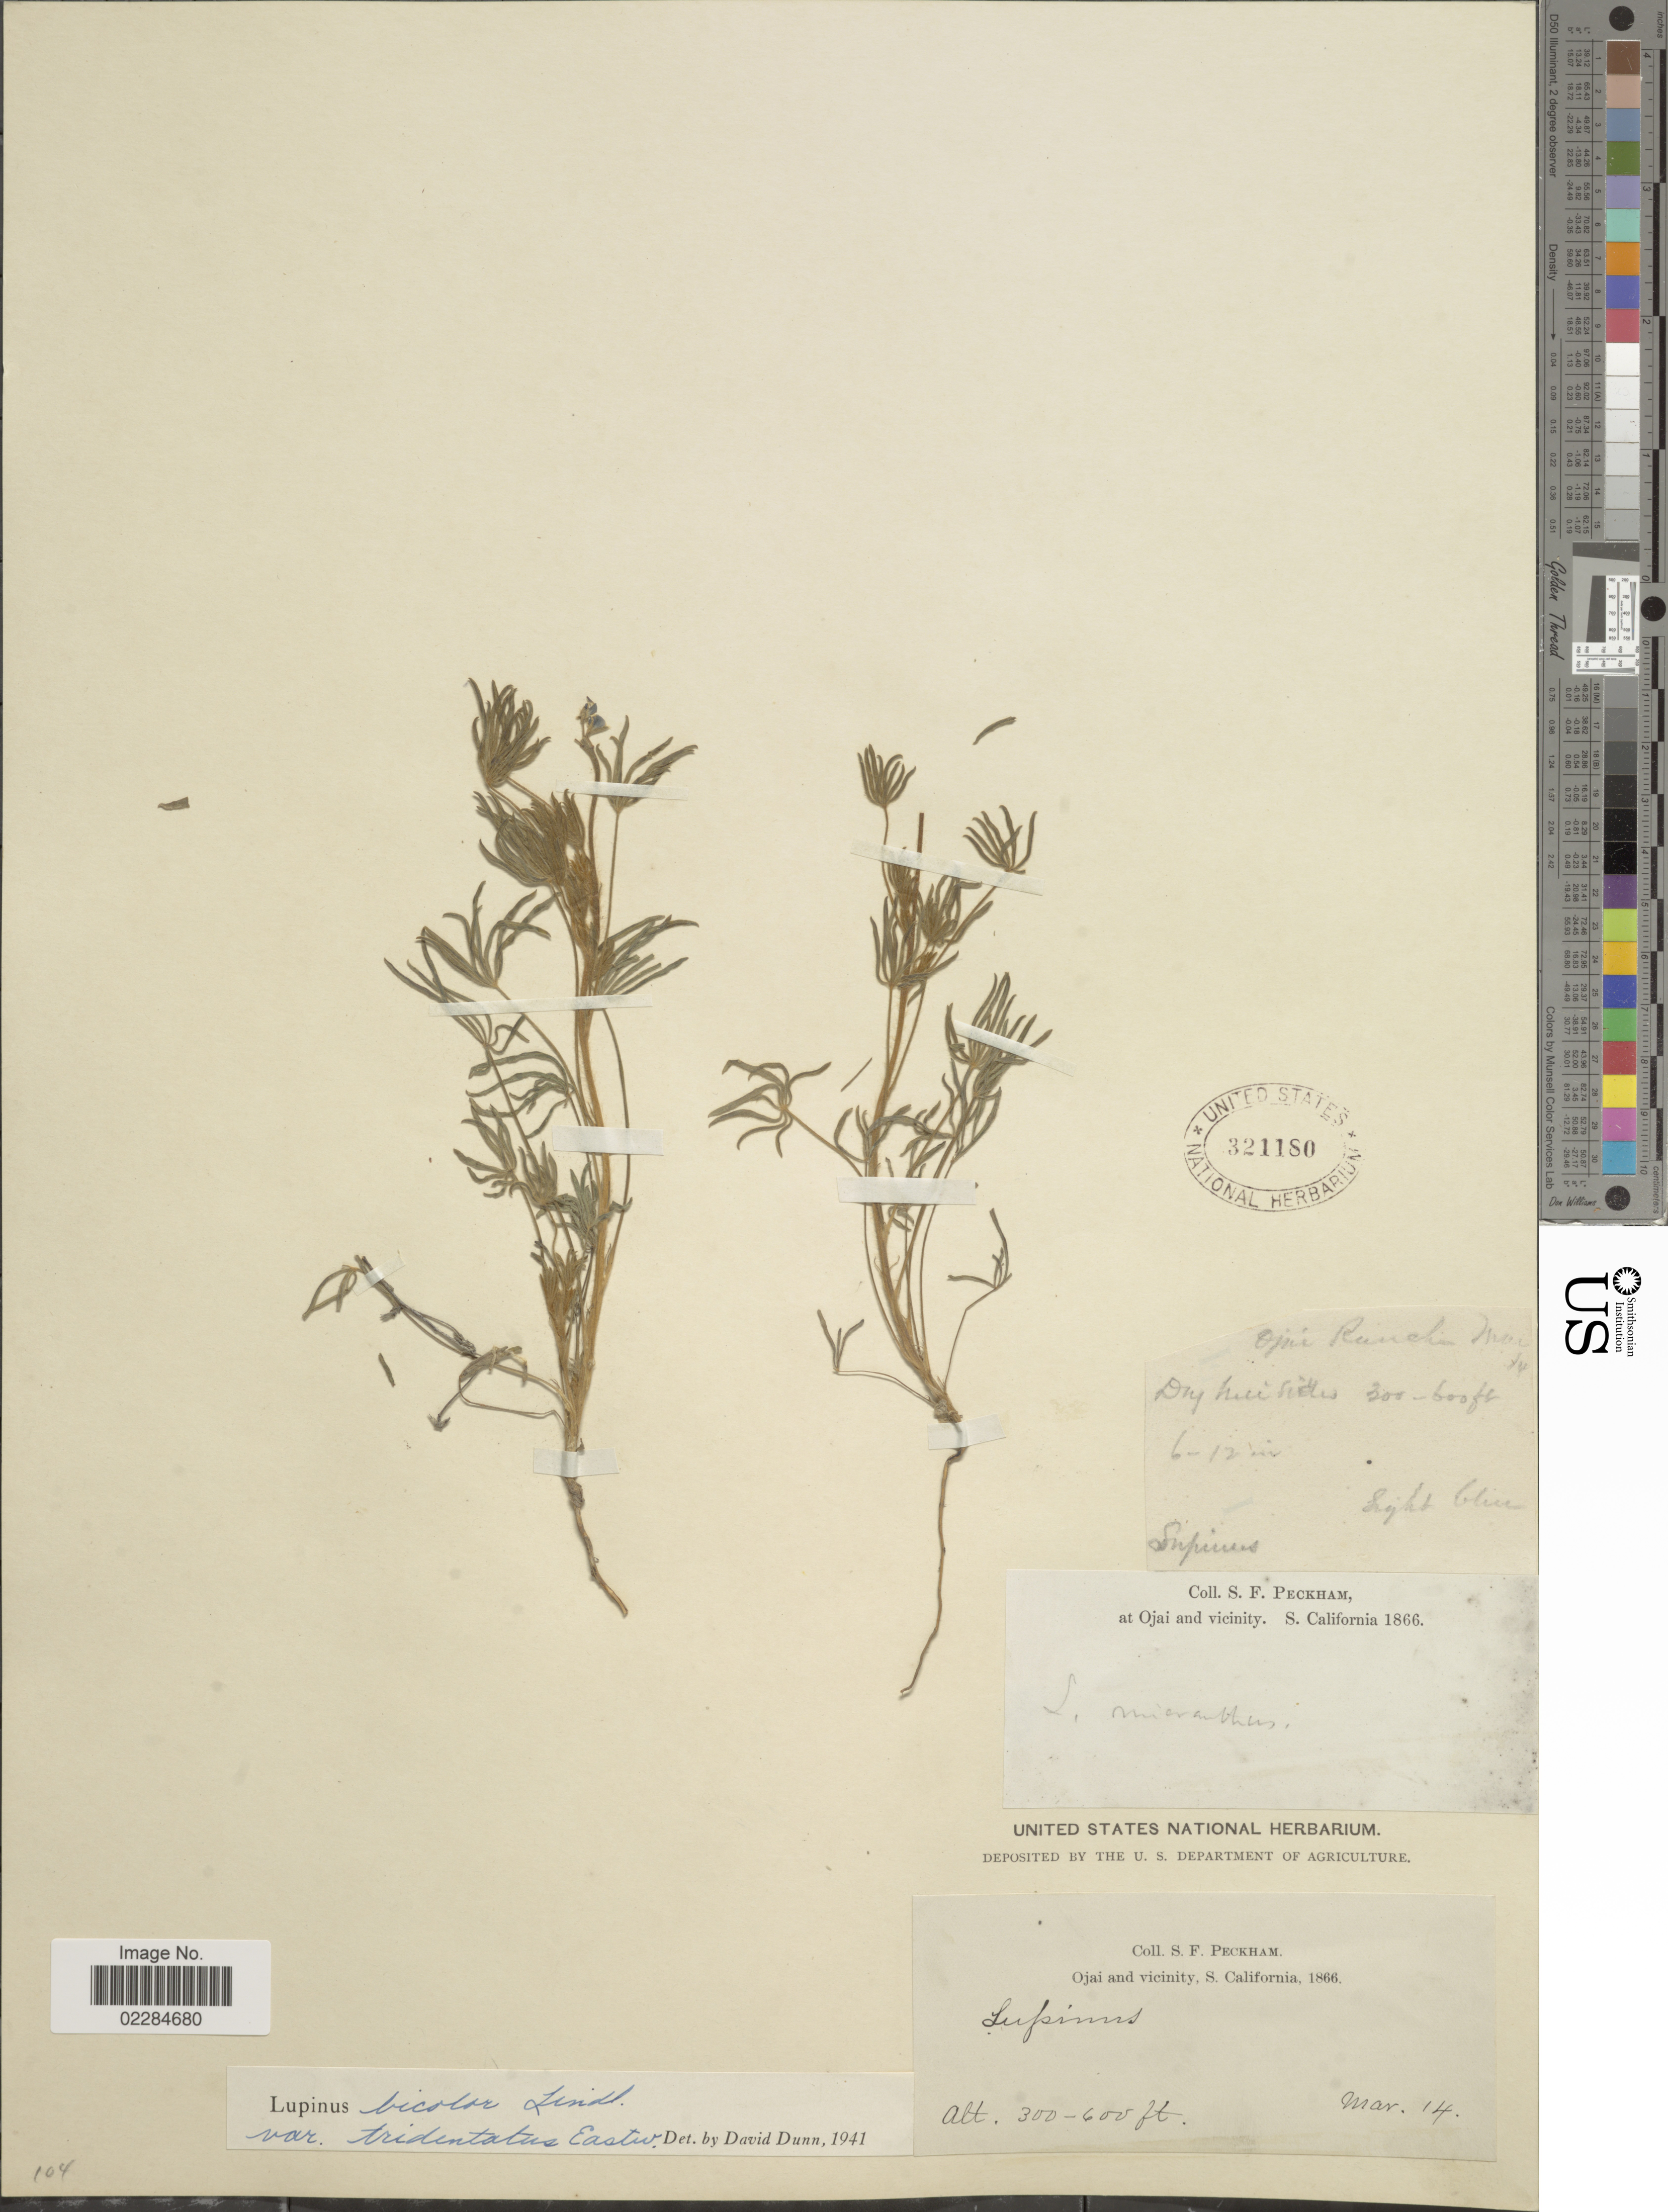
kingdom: Plantae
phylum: Tracheophyta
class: Magnoliopsida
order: Fabales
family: Fabaceae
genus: Lupinus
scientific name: Lupinus bicolor var. tridentatus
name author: Lindl.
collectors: S. Peckham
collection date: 1866-03-14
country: United States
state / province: California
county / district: Ventura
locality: Ojai and Vicinity, S. California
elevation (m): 91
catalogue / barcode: US 321180